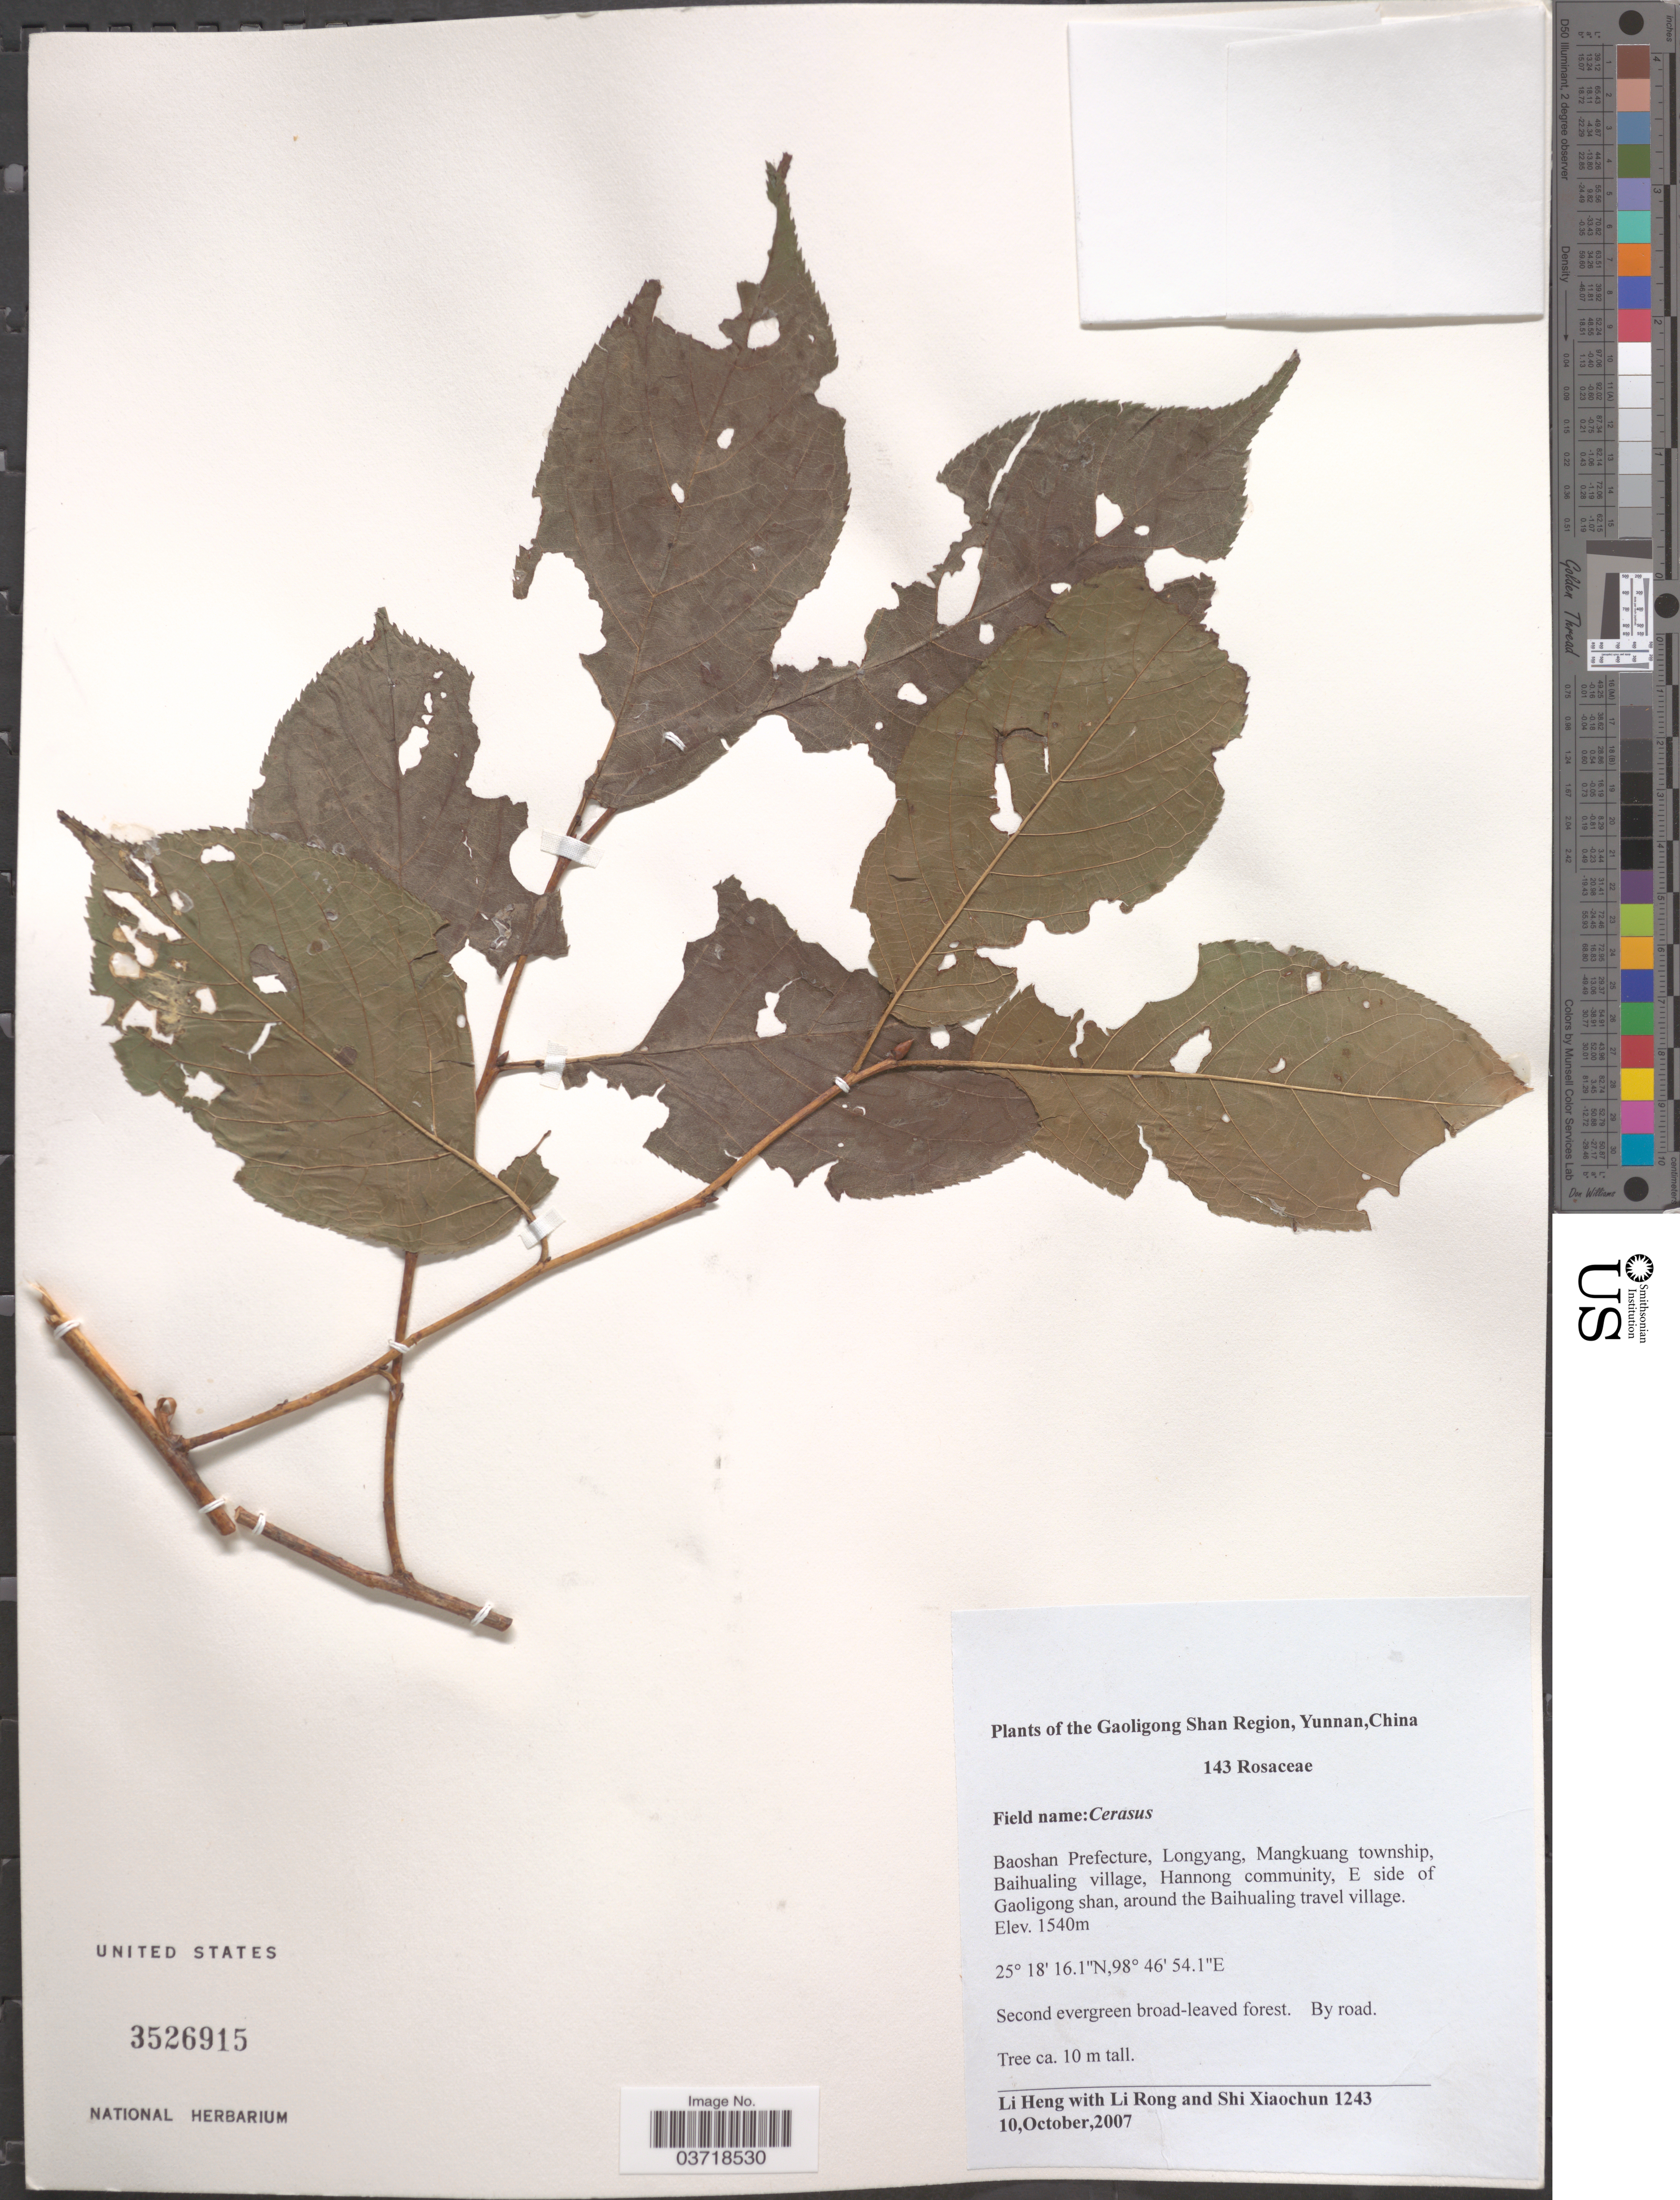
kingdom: Plantae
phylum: Tracheophyta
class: Magnoliopsida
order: Rosales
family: Rosaceae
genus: Prunus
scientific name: Prunus sp.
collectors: L. Heng, R. Li & X. C. Shi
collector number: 1243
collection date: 2007-10-10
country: China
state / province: Yunnan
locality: Gaoligong Shan Region. Baoshan Prefecture, Longyang, Mangkuang township, Baihualing village, Hannong community, E side of Gaoligong shan, around the Baihualing travel village.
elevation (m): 1540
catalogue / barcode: US 3526915